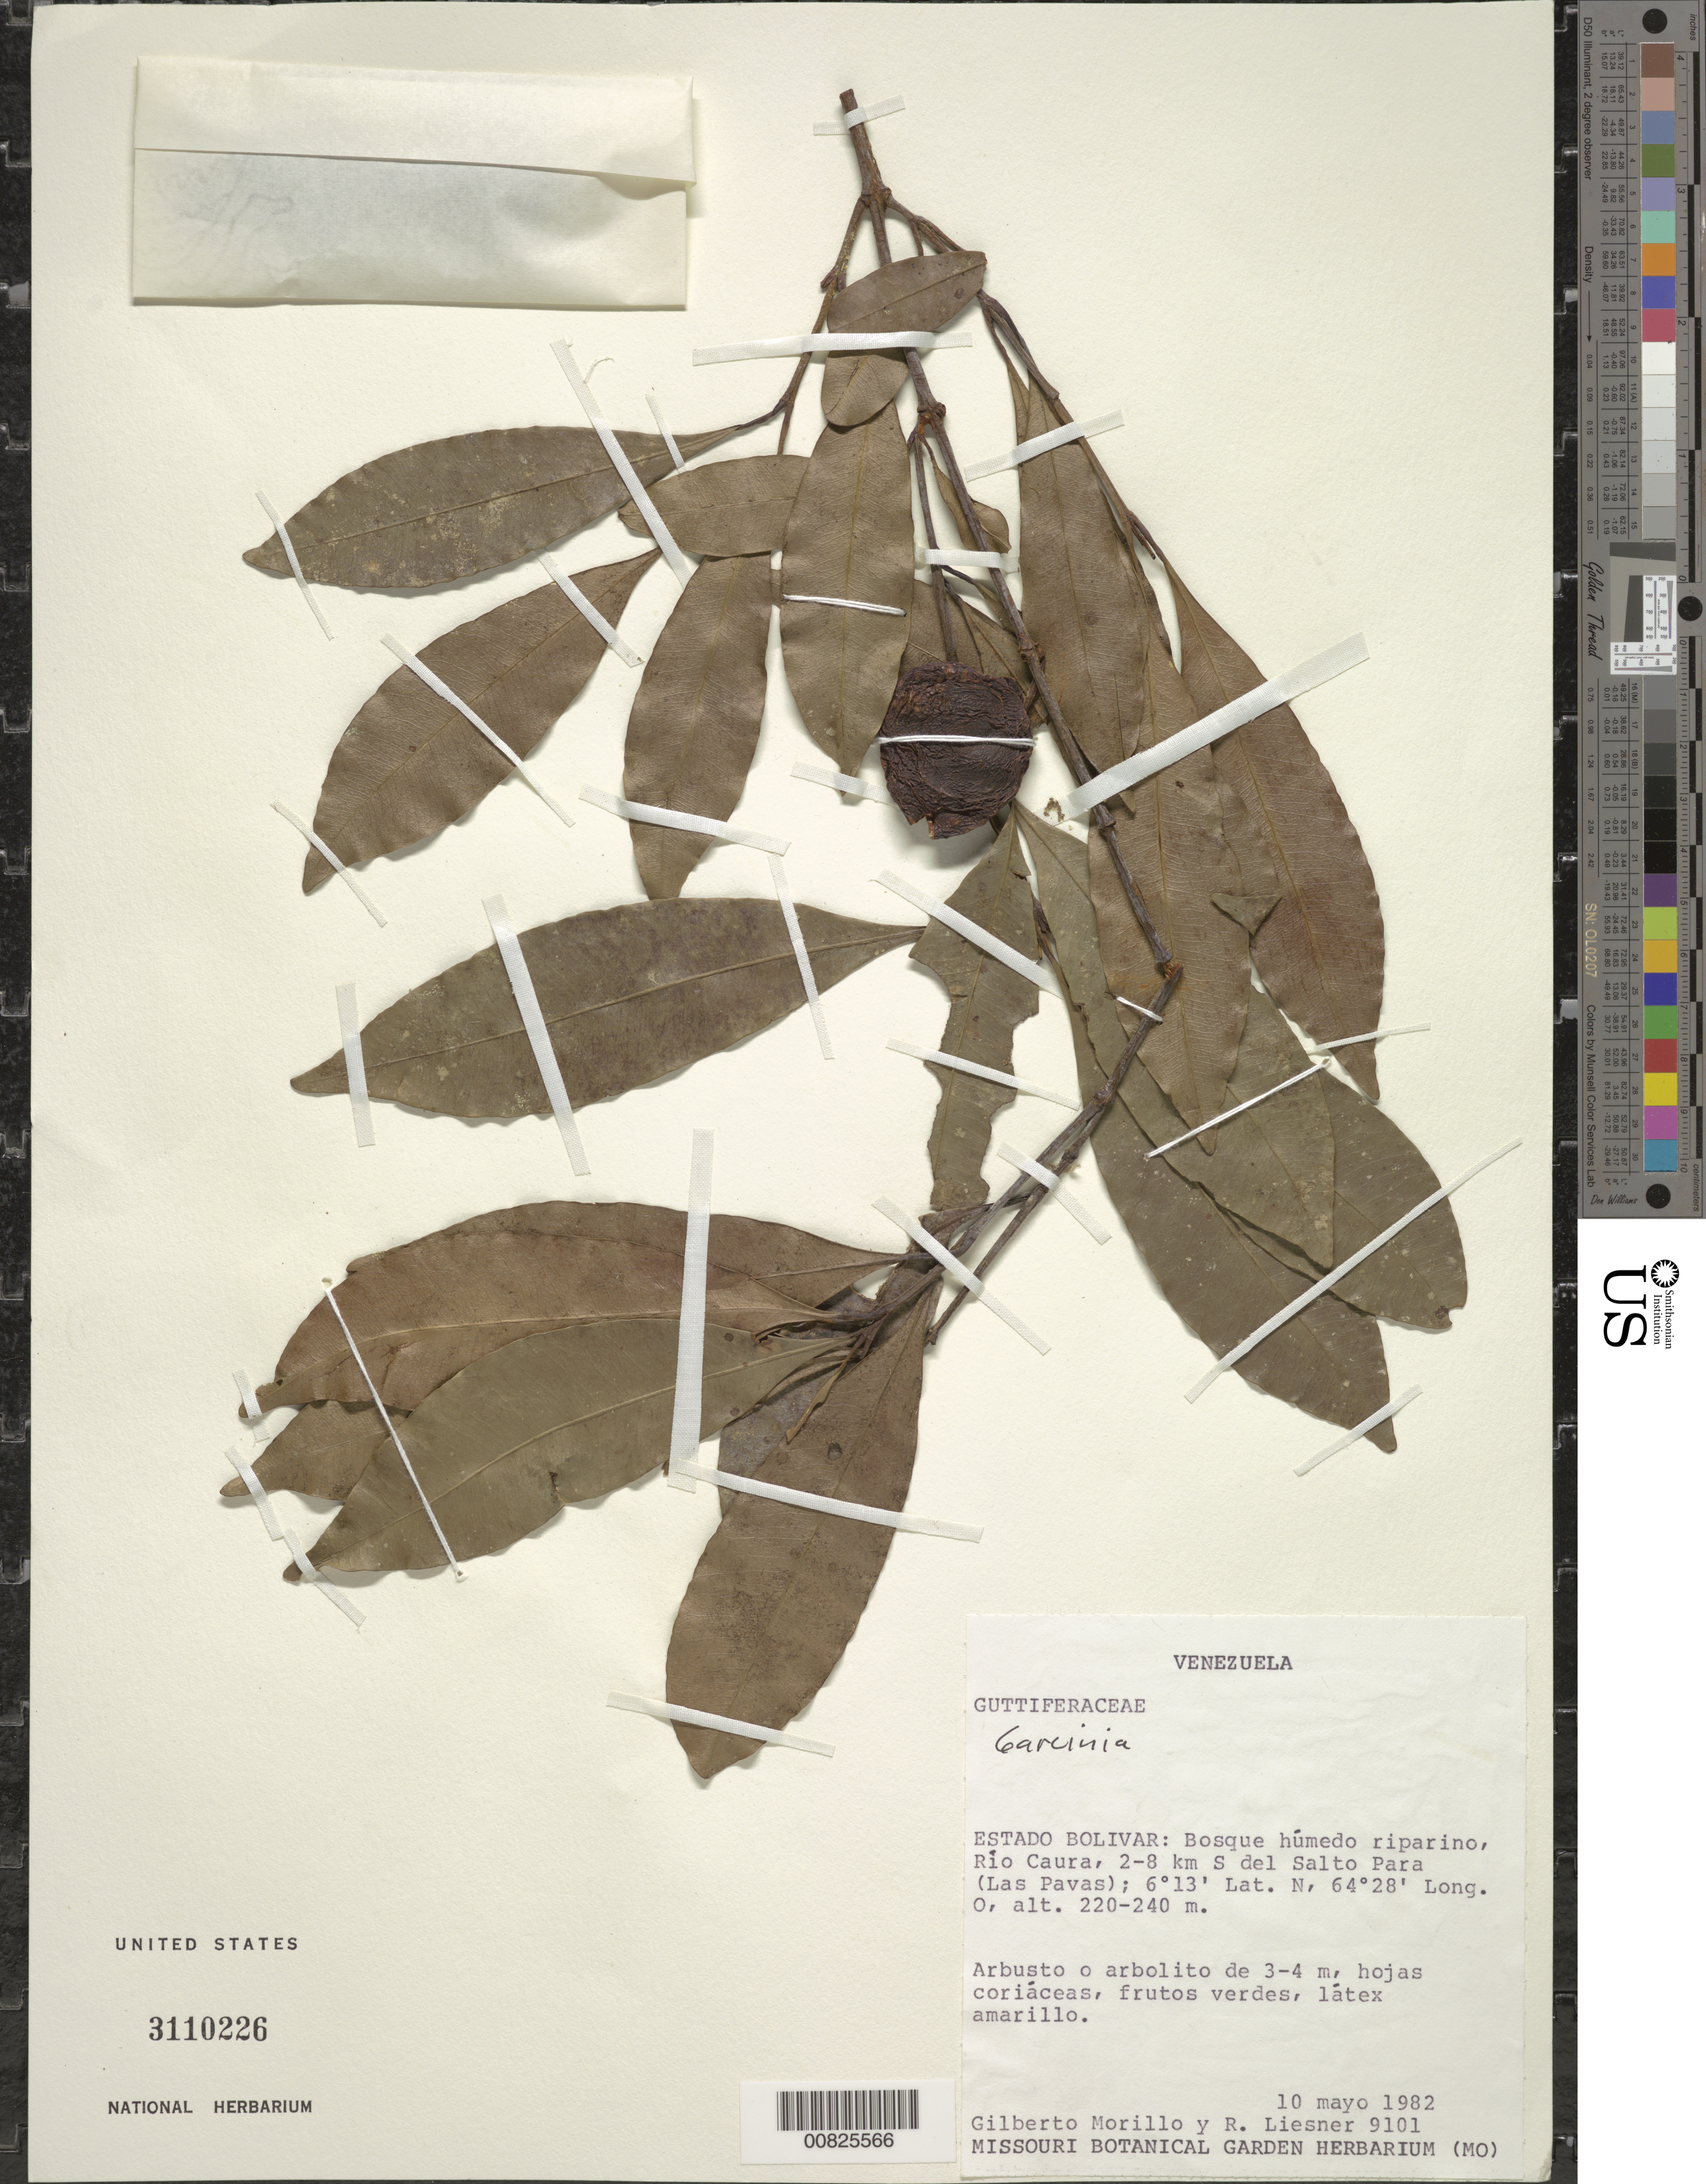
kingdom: Plantae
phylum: Tracheophyta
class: Magnoliopsida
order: Malpighiales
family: Clusiaceae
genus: Garcinia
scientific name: Garcinia sp.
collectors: G. Morillo & R. L. Liesner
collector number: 9101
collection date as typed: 10-May-82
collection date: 1982-05-10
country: Venezuela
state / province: Bolívar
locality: Río Caura, 2-8 km S of Salto Para (Las Pavas)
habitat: Riverine wet forest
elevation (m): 220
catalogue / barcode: US 3110226